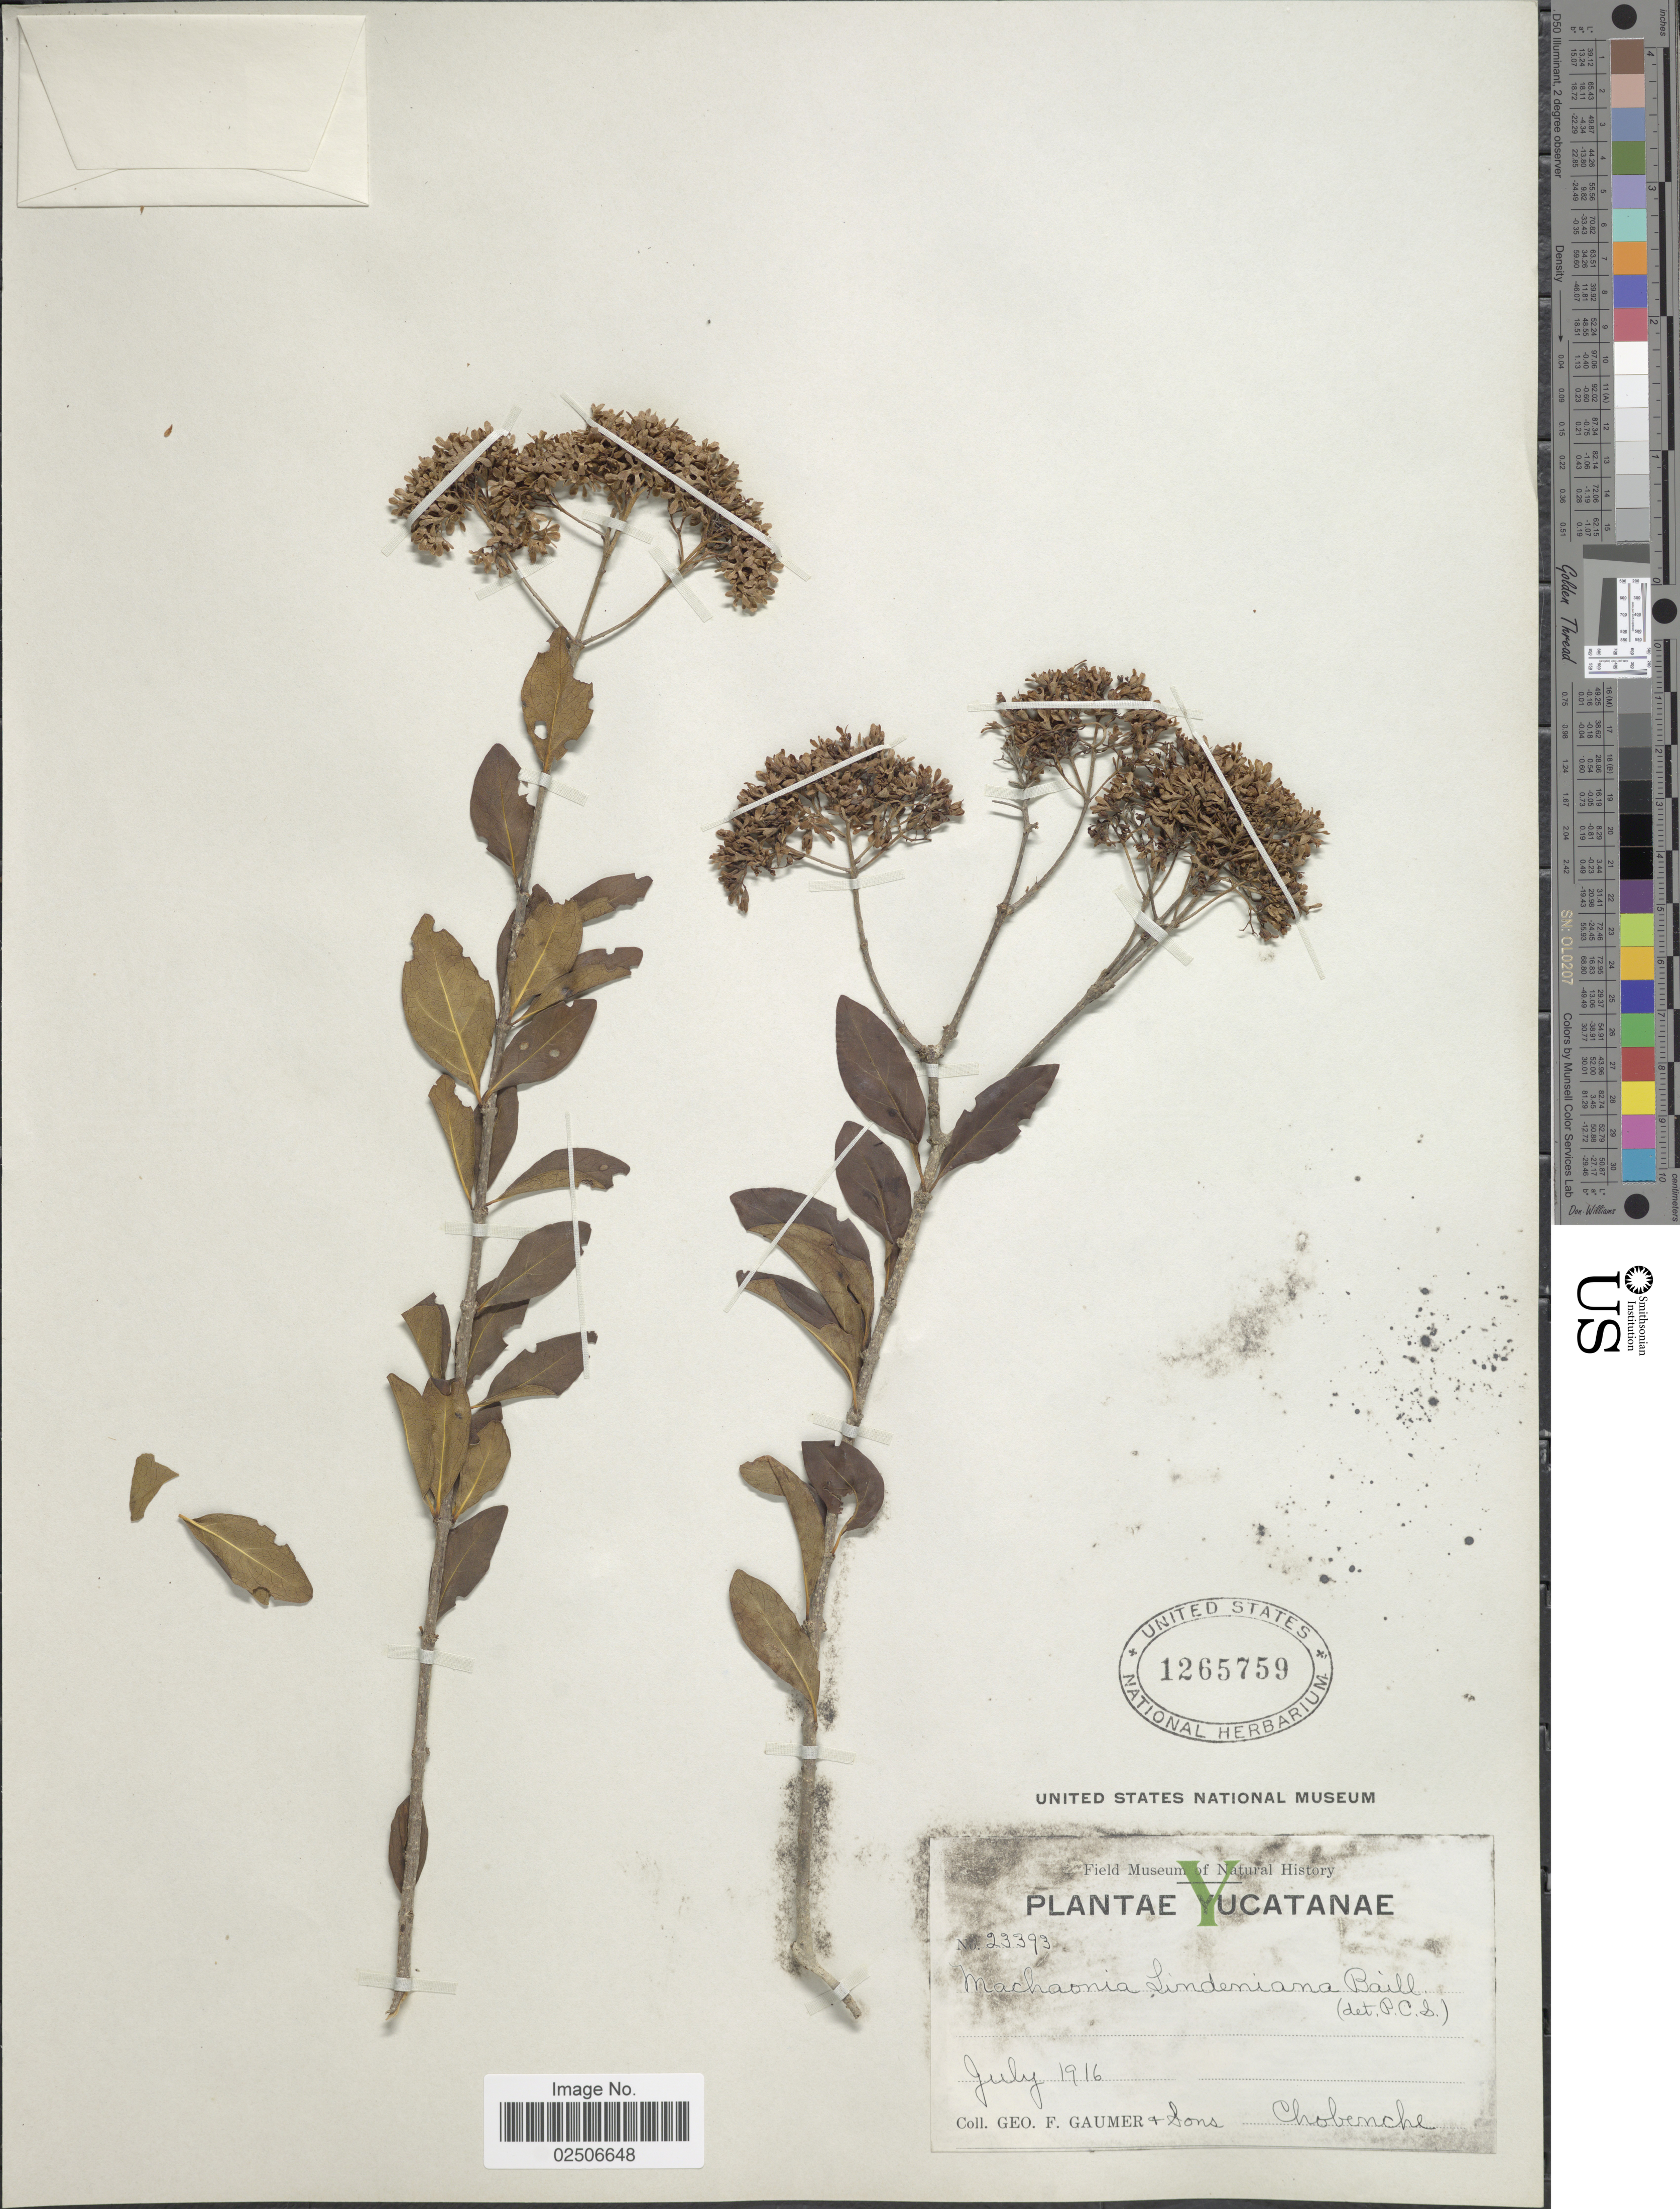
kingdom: Plantae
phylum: Tracheophyta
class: Magnoliopsida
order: Gentianales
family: Rubiaceae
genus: Machaonia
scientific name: Machaonia lindeniana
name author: Baill.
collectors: G. F. Gaumer & et al.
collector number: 23393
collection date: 1916-07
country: Mexico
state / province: Yucatán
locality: Yucatanae, Chobenche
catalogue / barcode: US 1265759